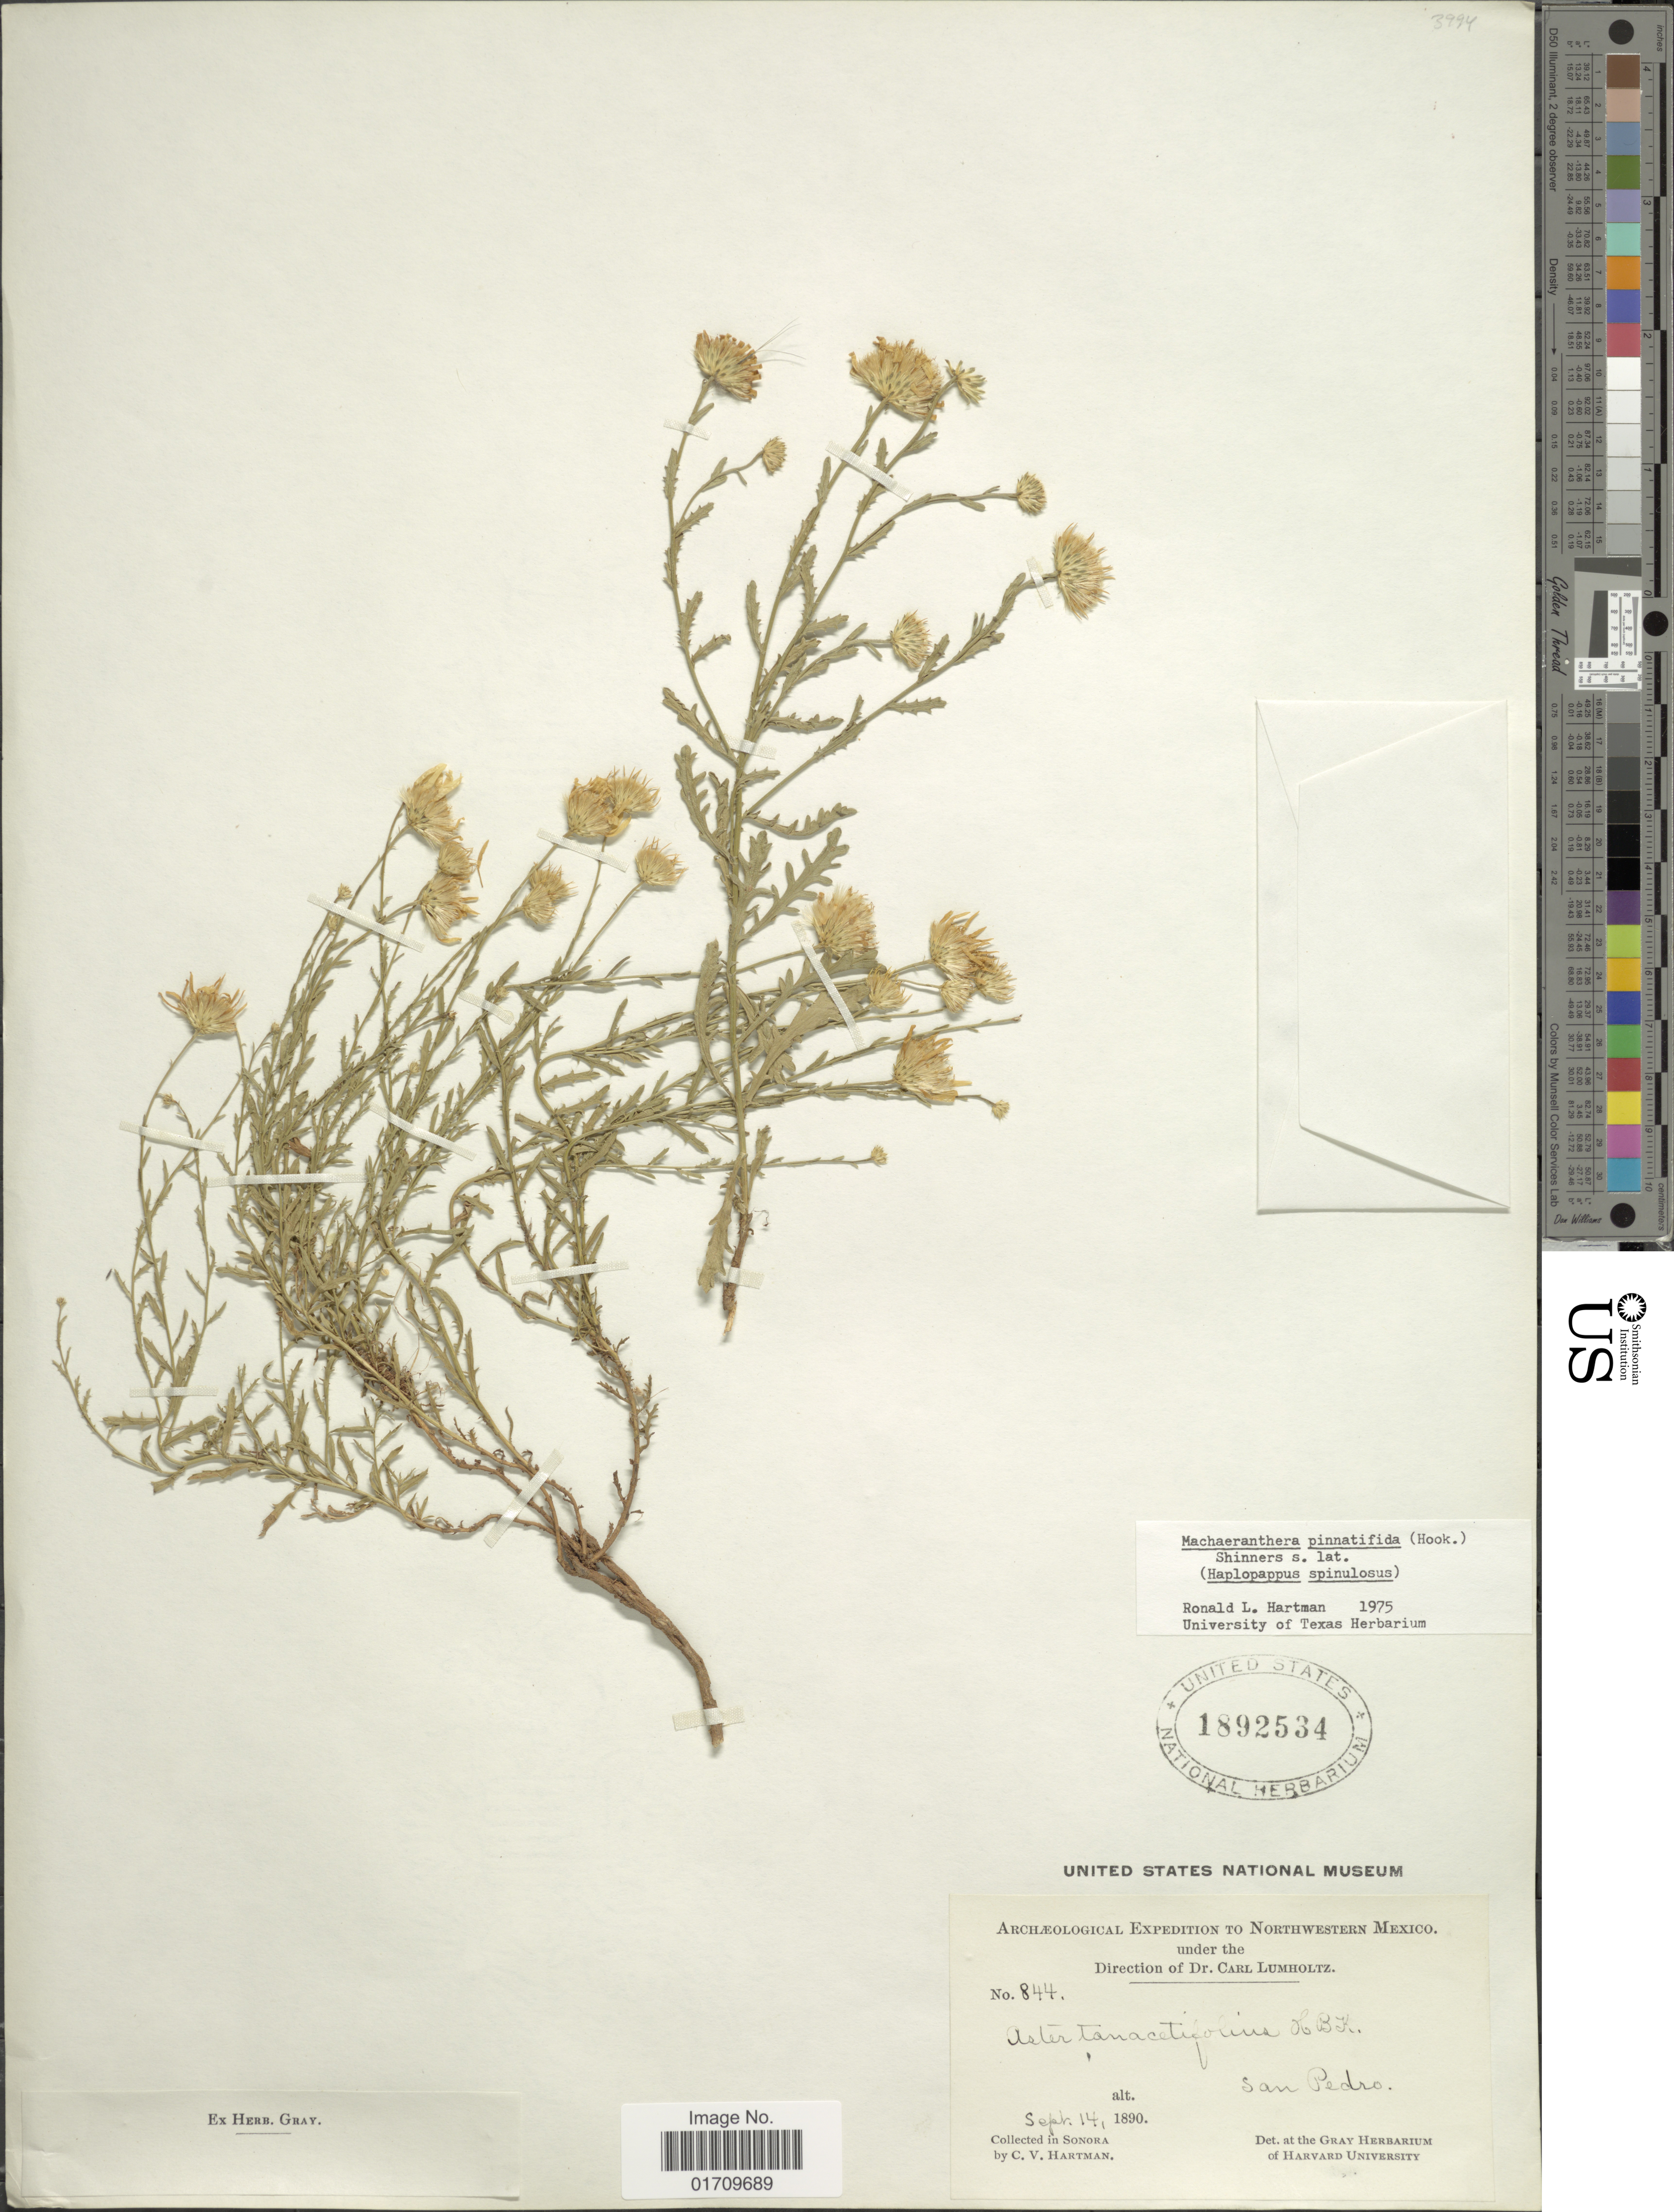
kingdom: Plantae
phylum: Tracheophyta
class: Magnoliopsida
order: Asterales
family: Asteraceae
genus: Machaeranthera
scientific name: Machaeranthera pinnatifida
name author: (Hook.) Shinners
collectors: C. V. Hartman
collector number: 844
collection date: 1890-09-14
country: Mexico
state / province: Sonora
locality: Northwestern Mexico, San Pedro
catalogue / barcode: US 1892534